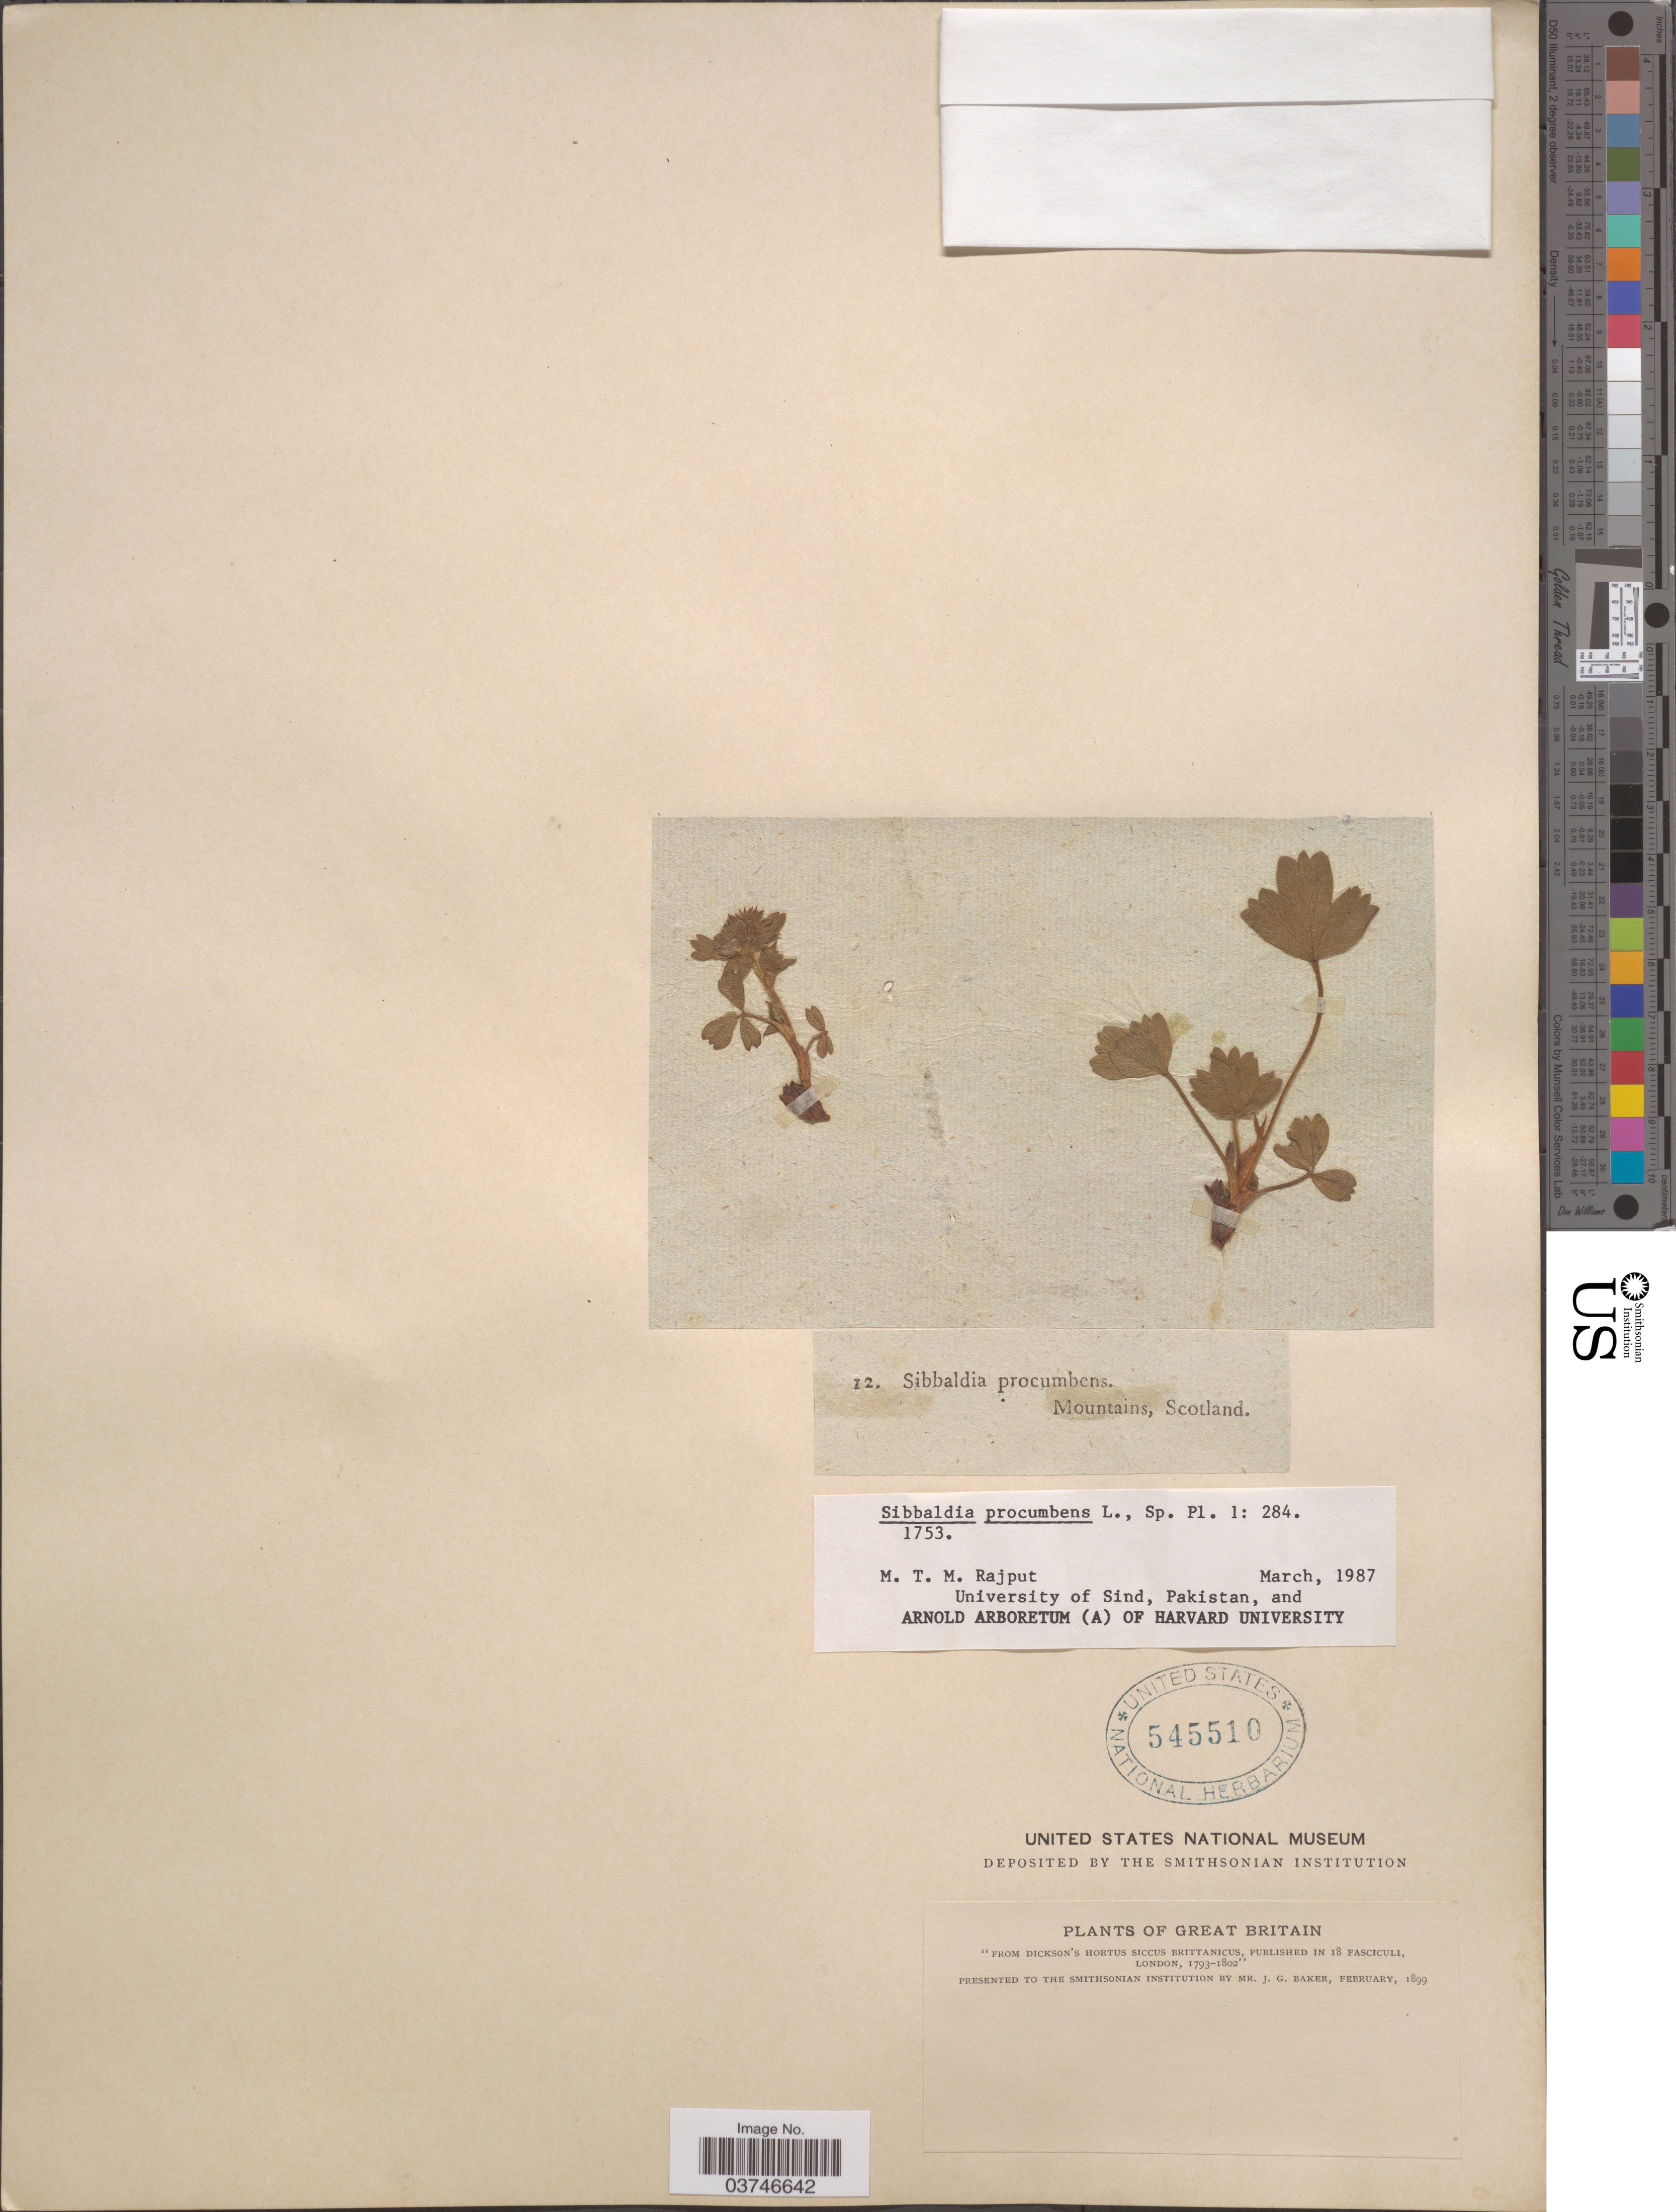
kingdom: Plantae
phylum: Tracheophyta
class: Magnoliopsida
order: Rosales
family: Rosaceae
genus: Sibbaldia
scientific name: Sibbaldia procumbens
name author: L.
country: United Kingdom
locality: Great Britain.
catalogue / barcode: US 545510